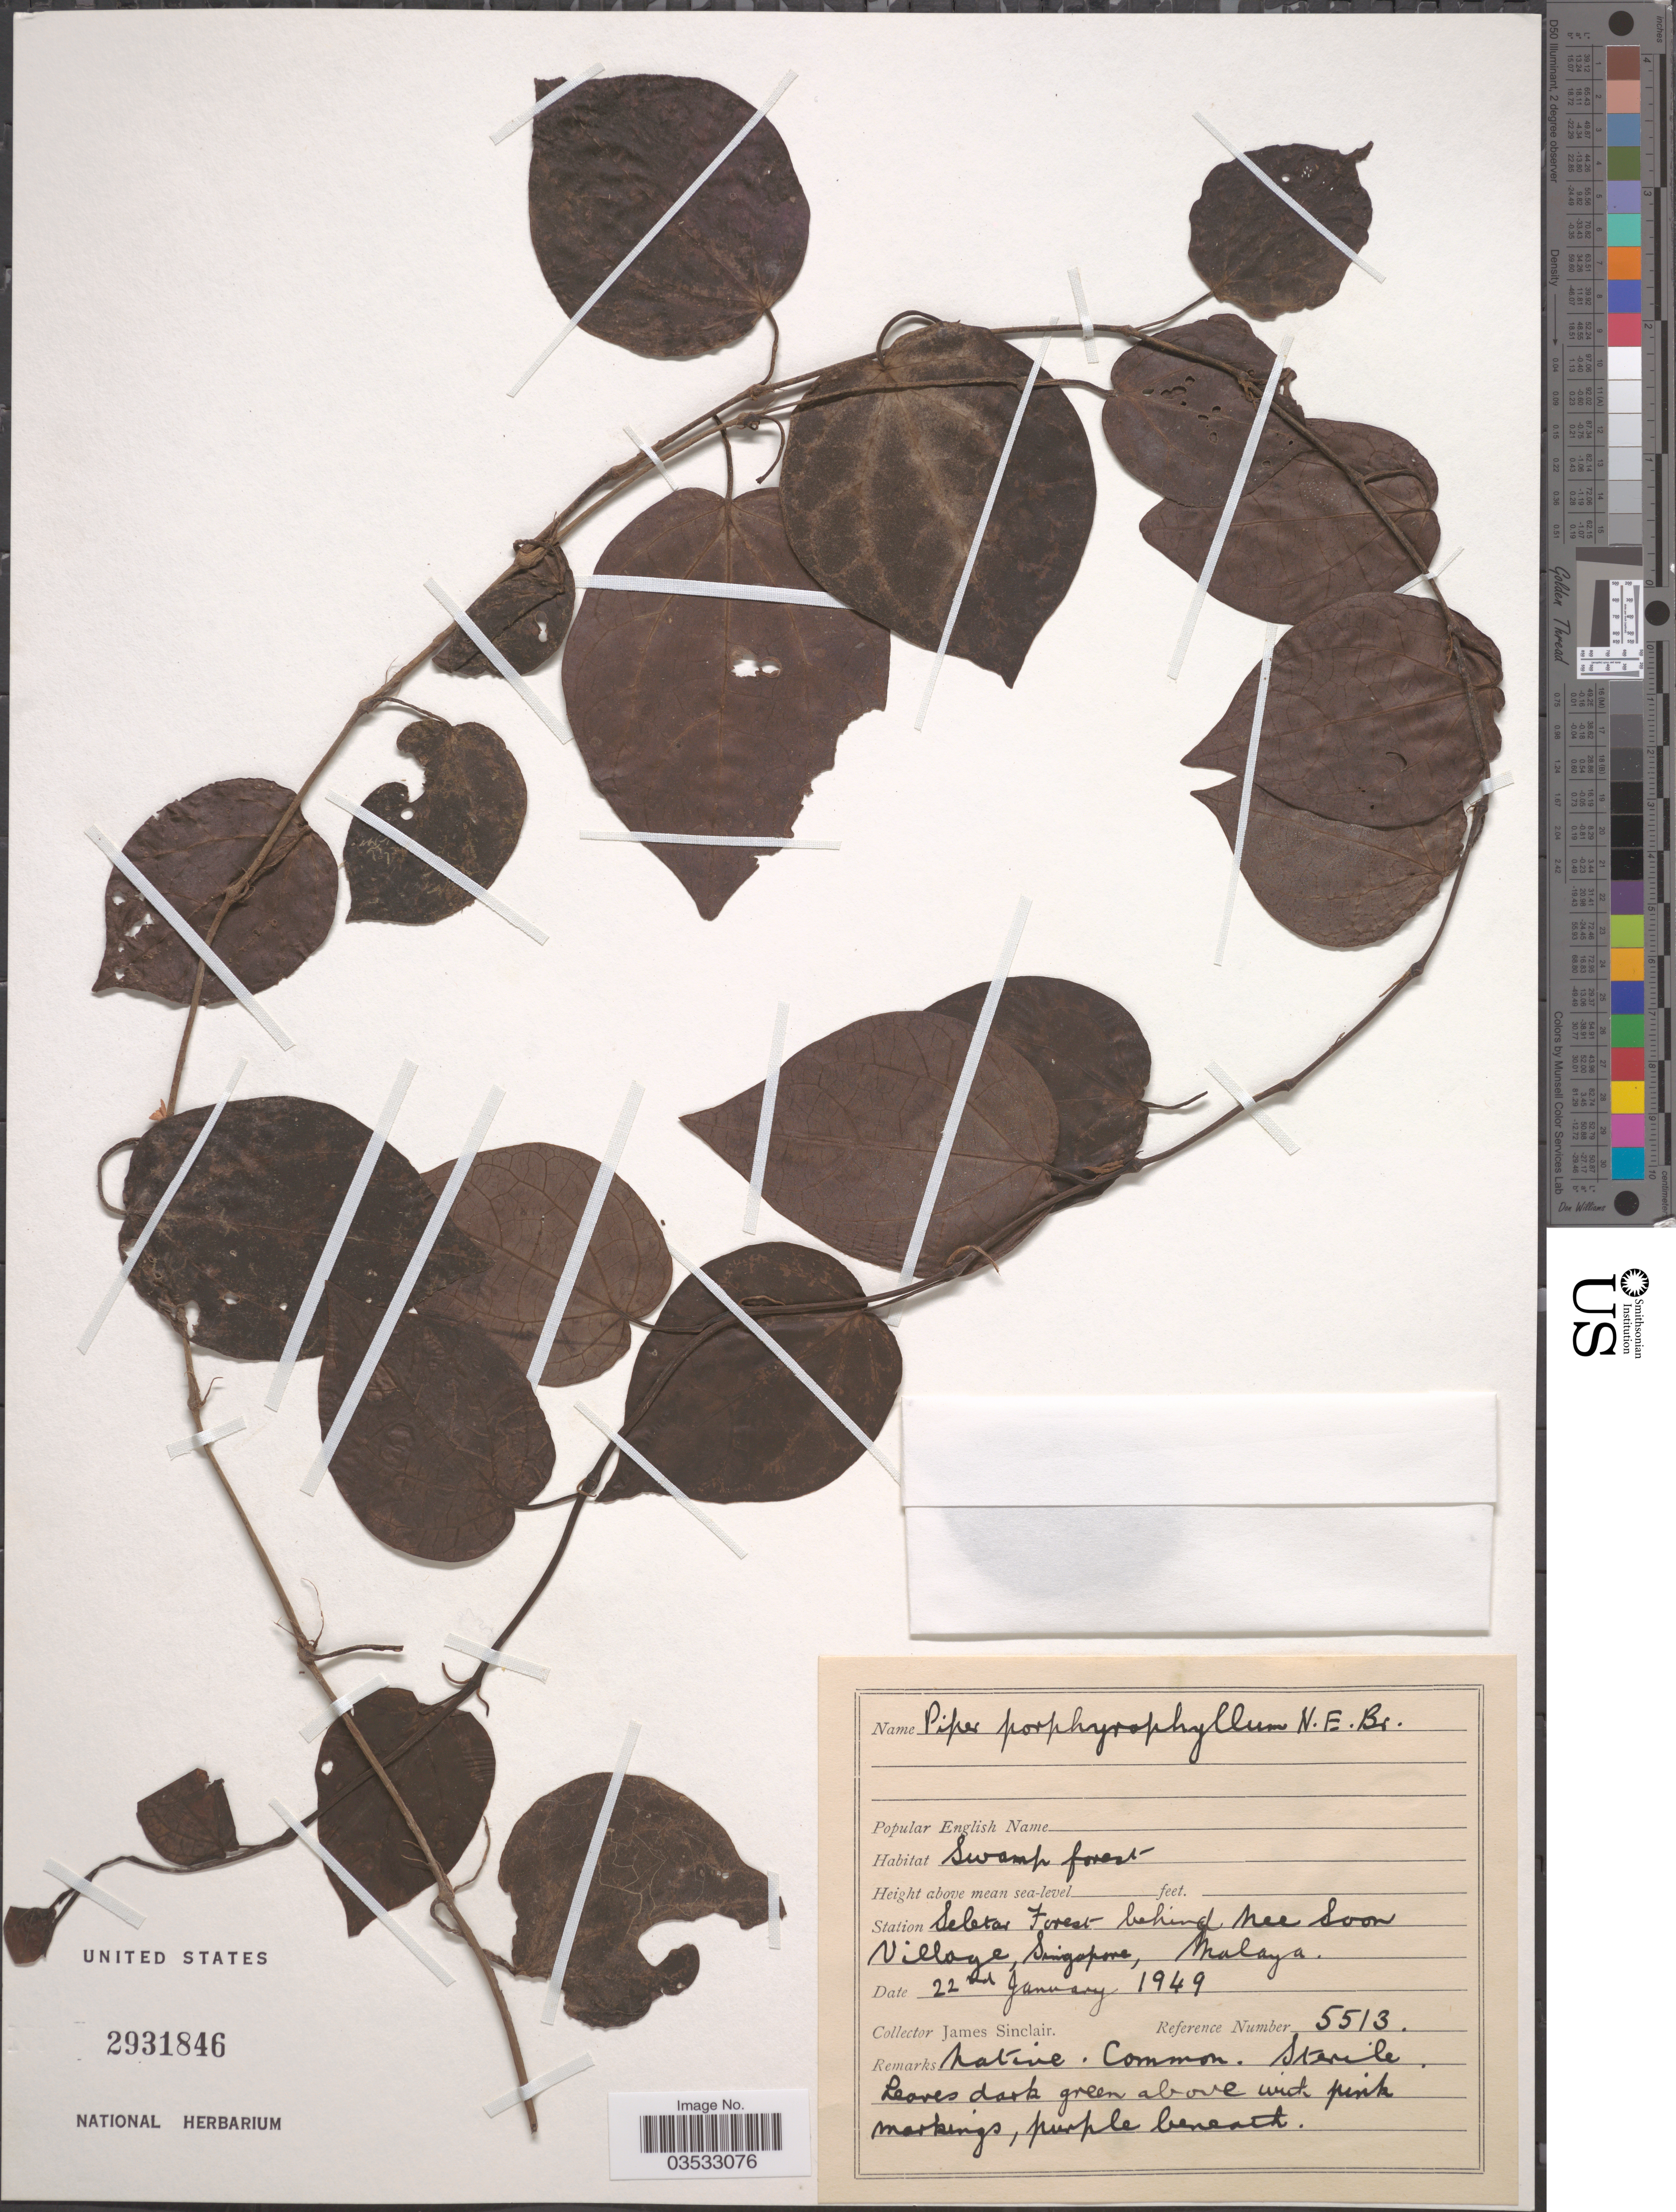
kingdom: Plantae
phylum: Tracheophyta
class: Magnoliopsida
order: Piperales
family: Piperaceae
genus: Piper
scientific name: Piper porphyrophyllum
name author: N.E. Br.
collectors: J. Sinclair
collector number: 5513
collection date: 1949-01-22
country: Singapore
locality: Station Seletar Forest behind Nee Soon Village, Malaya.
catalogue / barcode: US 2931846